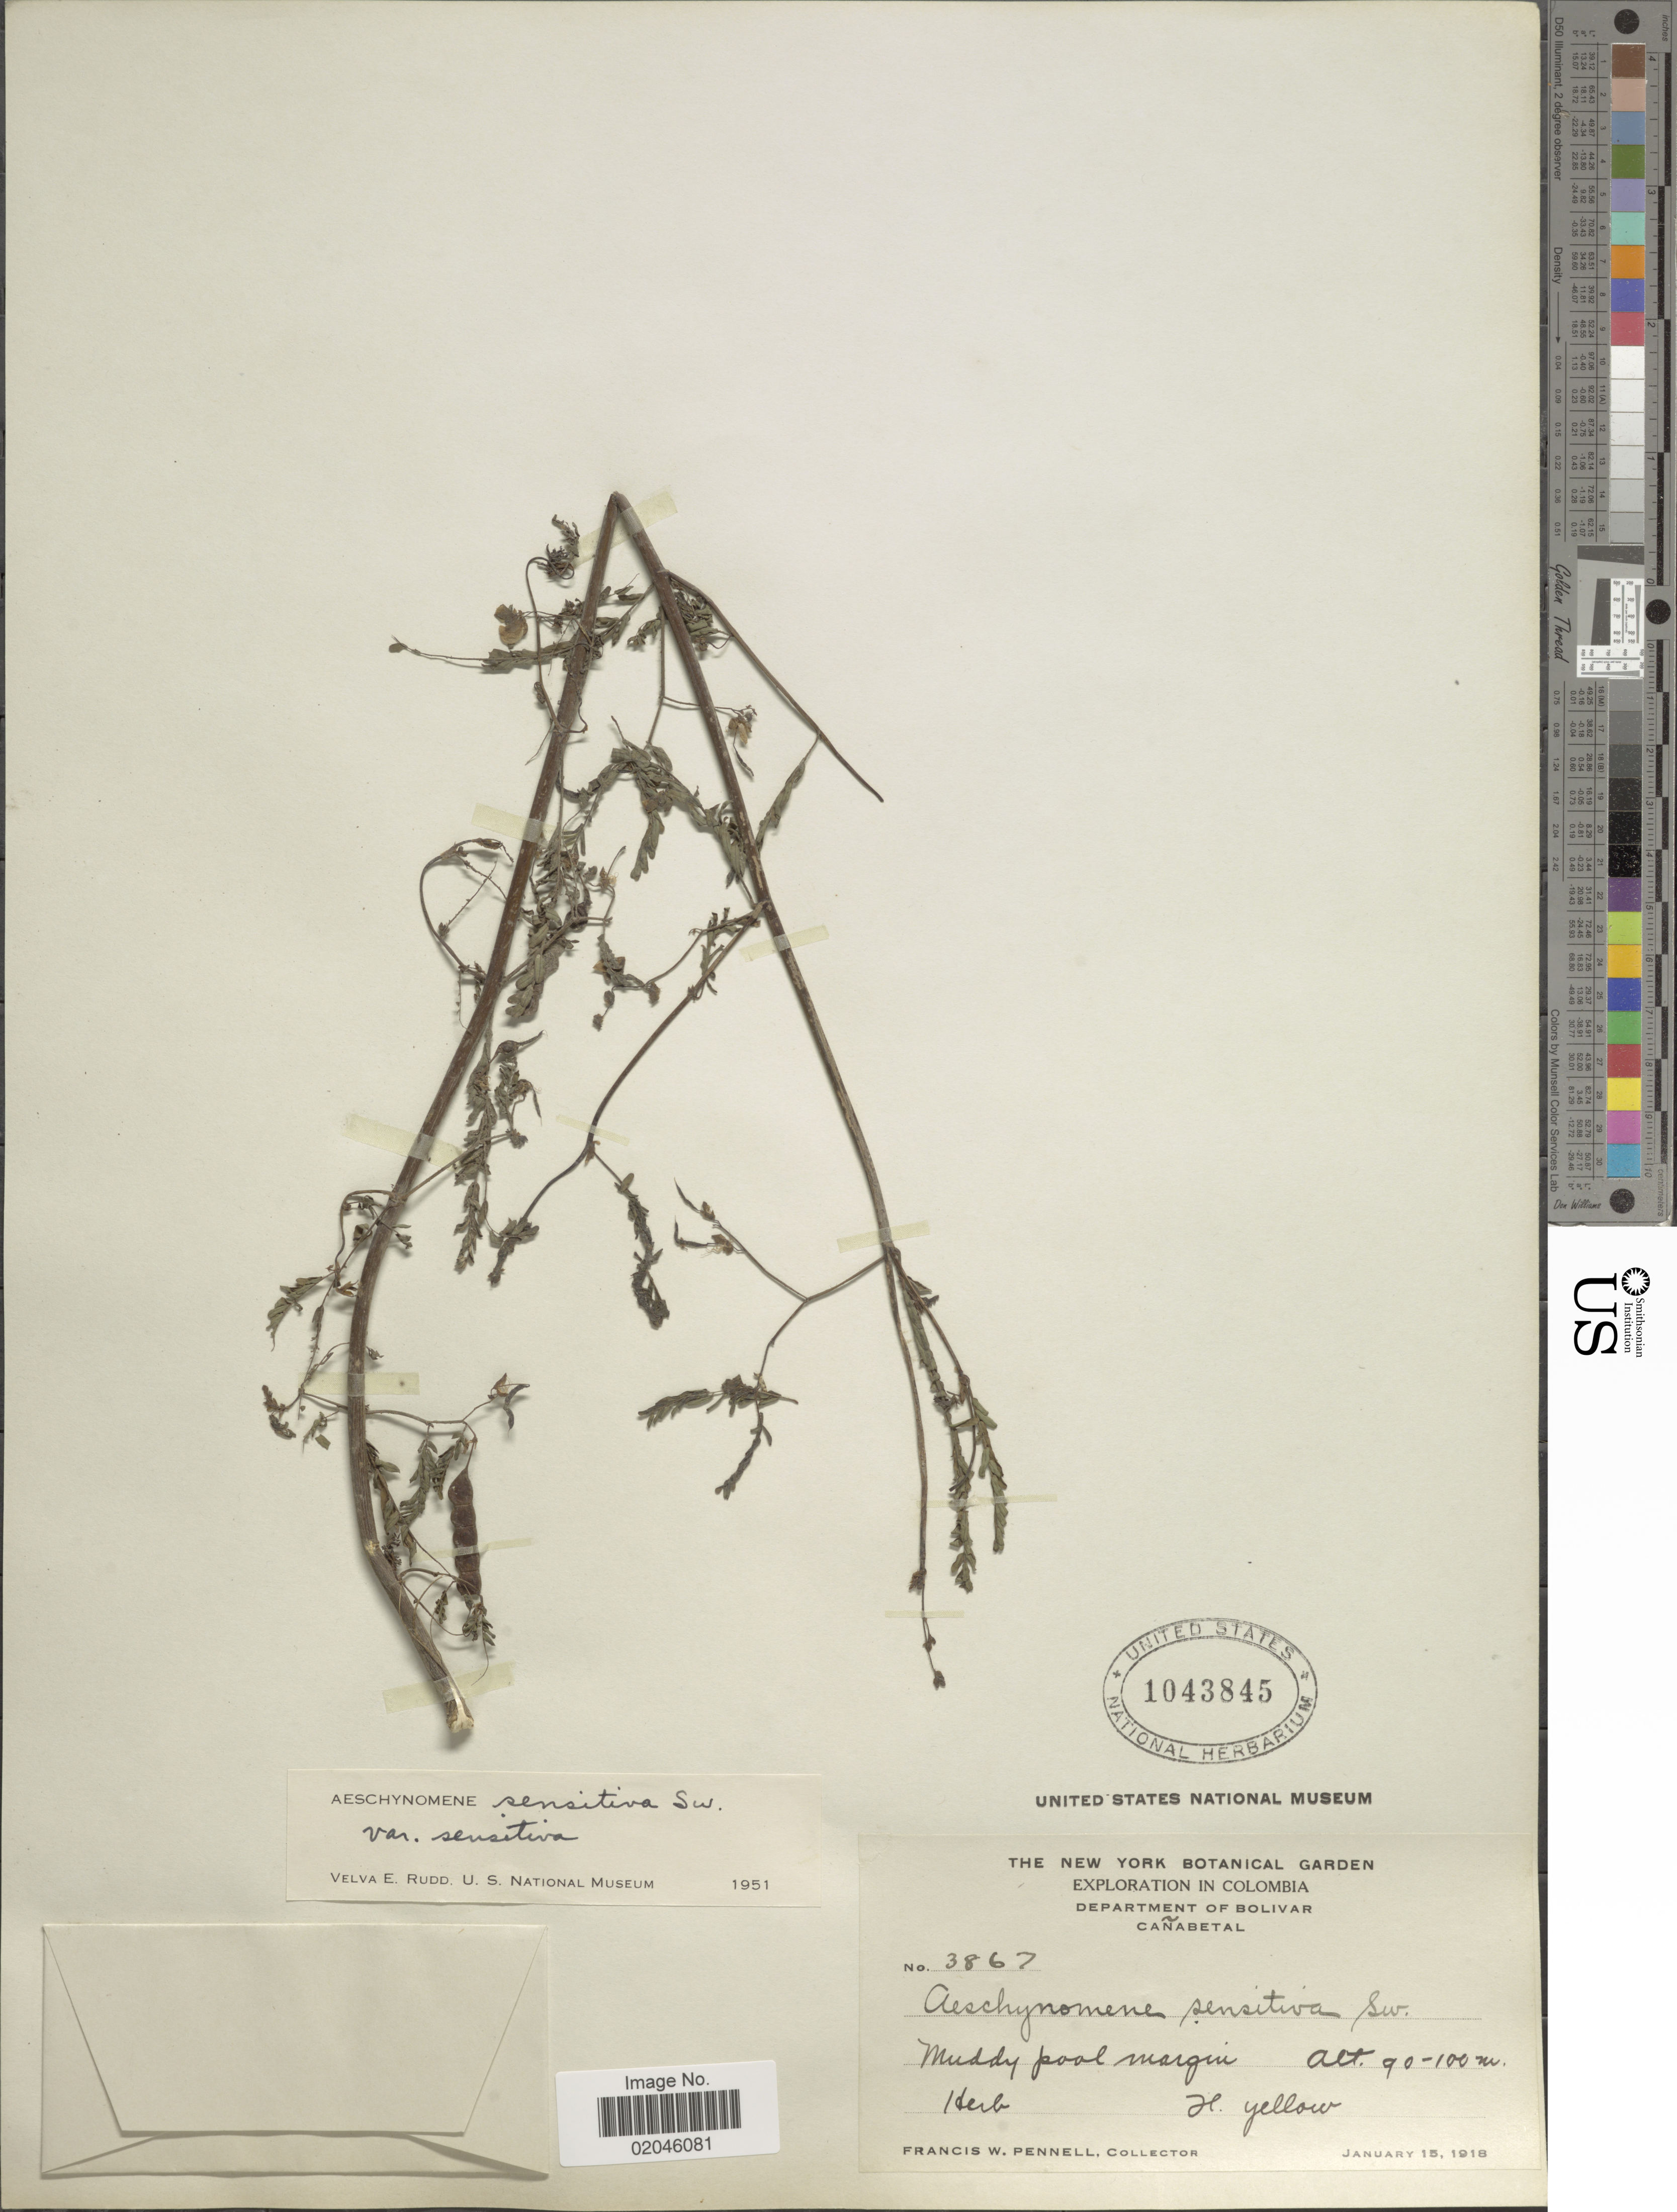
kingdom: Plantae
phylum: Tracheophyta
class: Magnoliopsida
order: Fabales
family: Fabaceae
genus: Aeschynomene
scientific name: Aeschynomene sensitiva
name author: Sw.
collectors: F. W. Pennell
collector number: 3867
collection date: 1918-01-15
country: Colombia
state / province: Bolívar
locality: Canabetal, Muddy Pool Margin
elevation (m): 90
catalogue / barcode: US 1043845